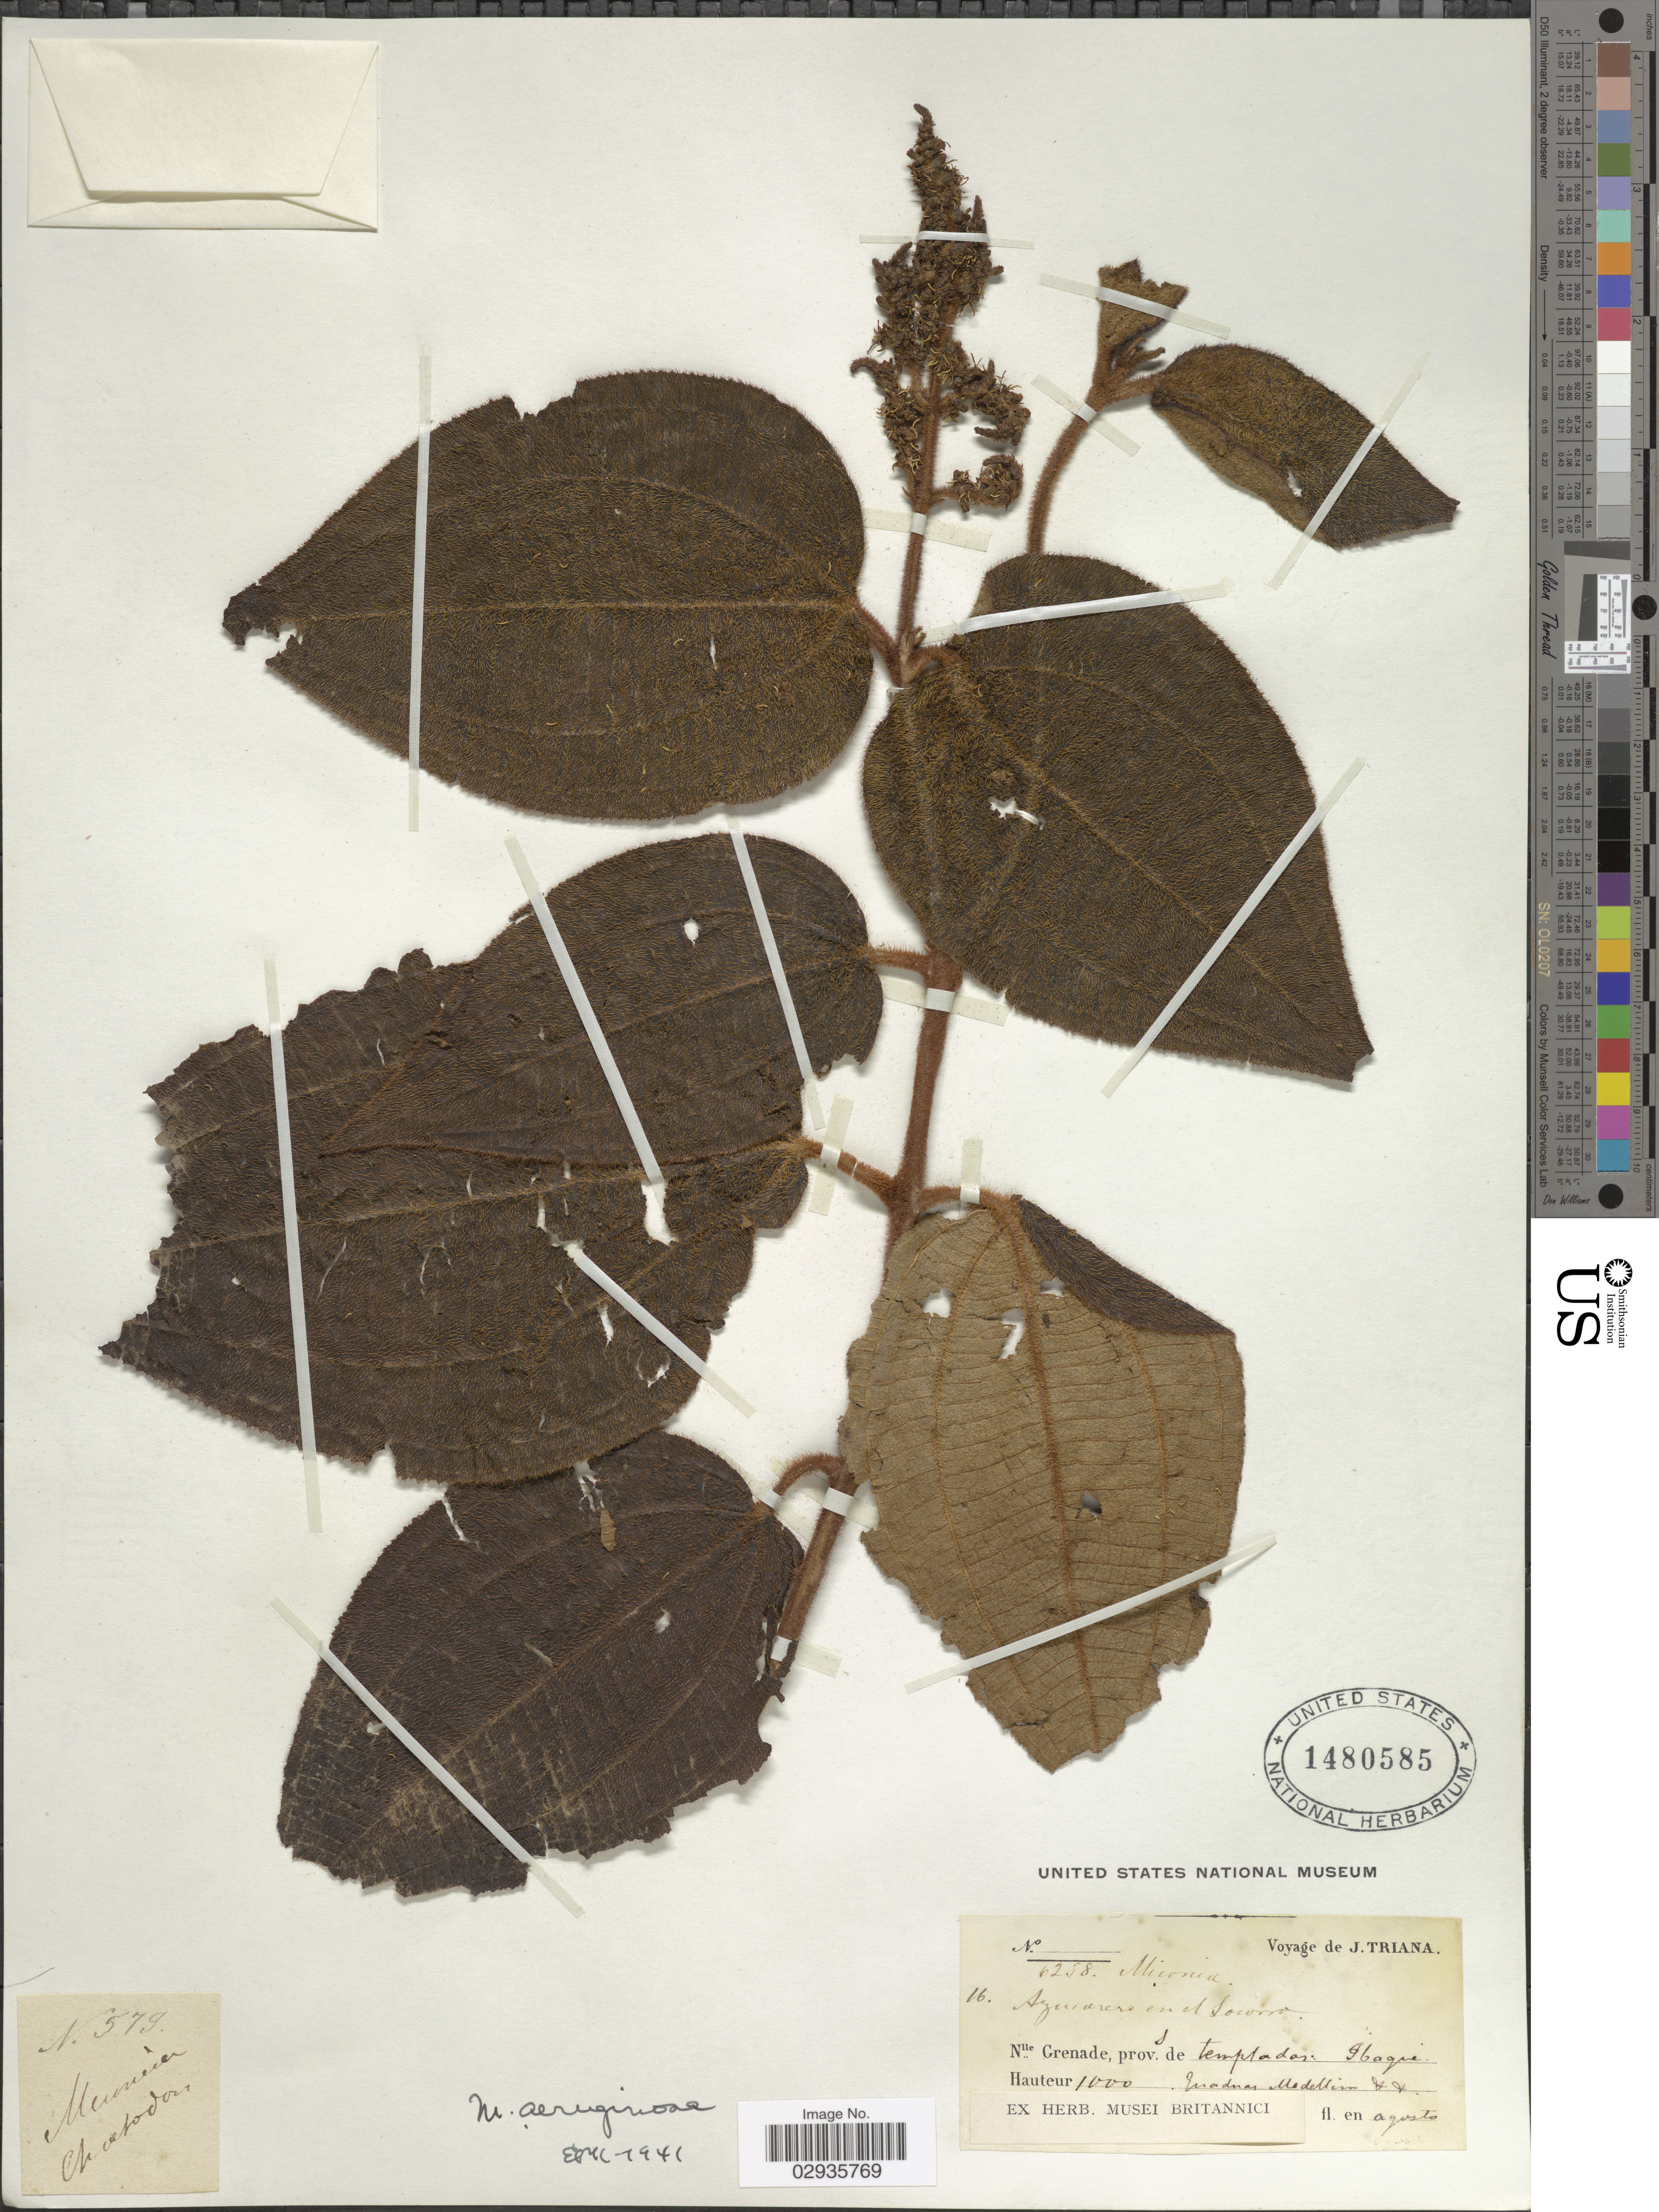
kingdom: Plantae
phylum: Tracheophyta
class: Magnoliopsida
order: Myrtales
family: Melastomataceae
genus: Miconia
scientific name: Miconia aeruginosa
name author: Naudin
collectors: J. Triana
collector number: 6258/16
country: Colombia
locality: Nlle Grenade, prov. de templados. Ibague.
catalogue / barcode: US 1480585